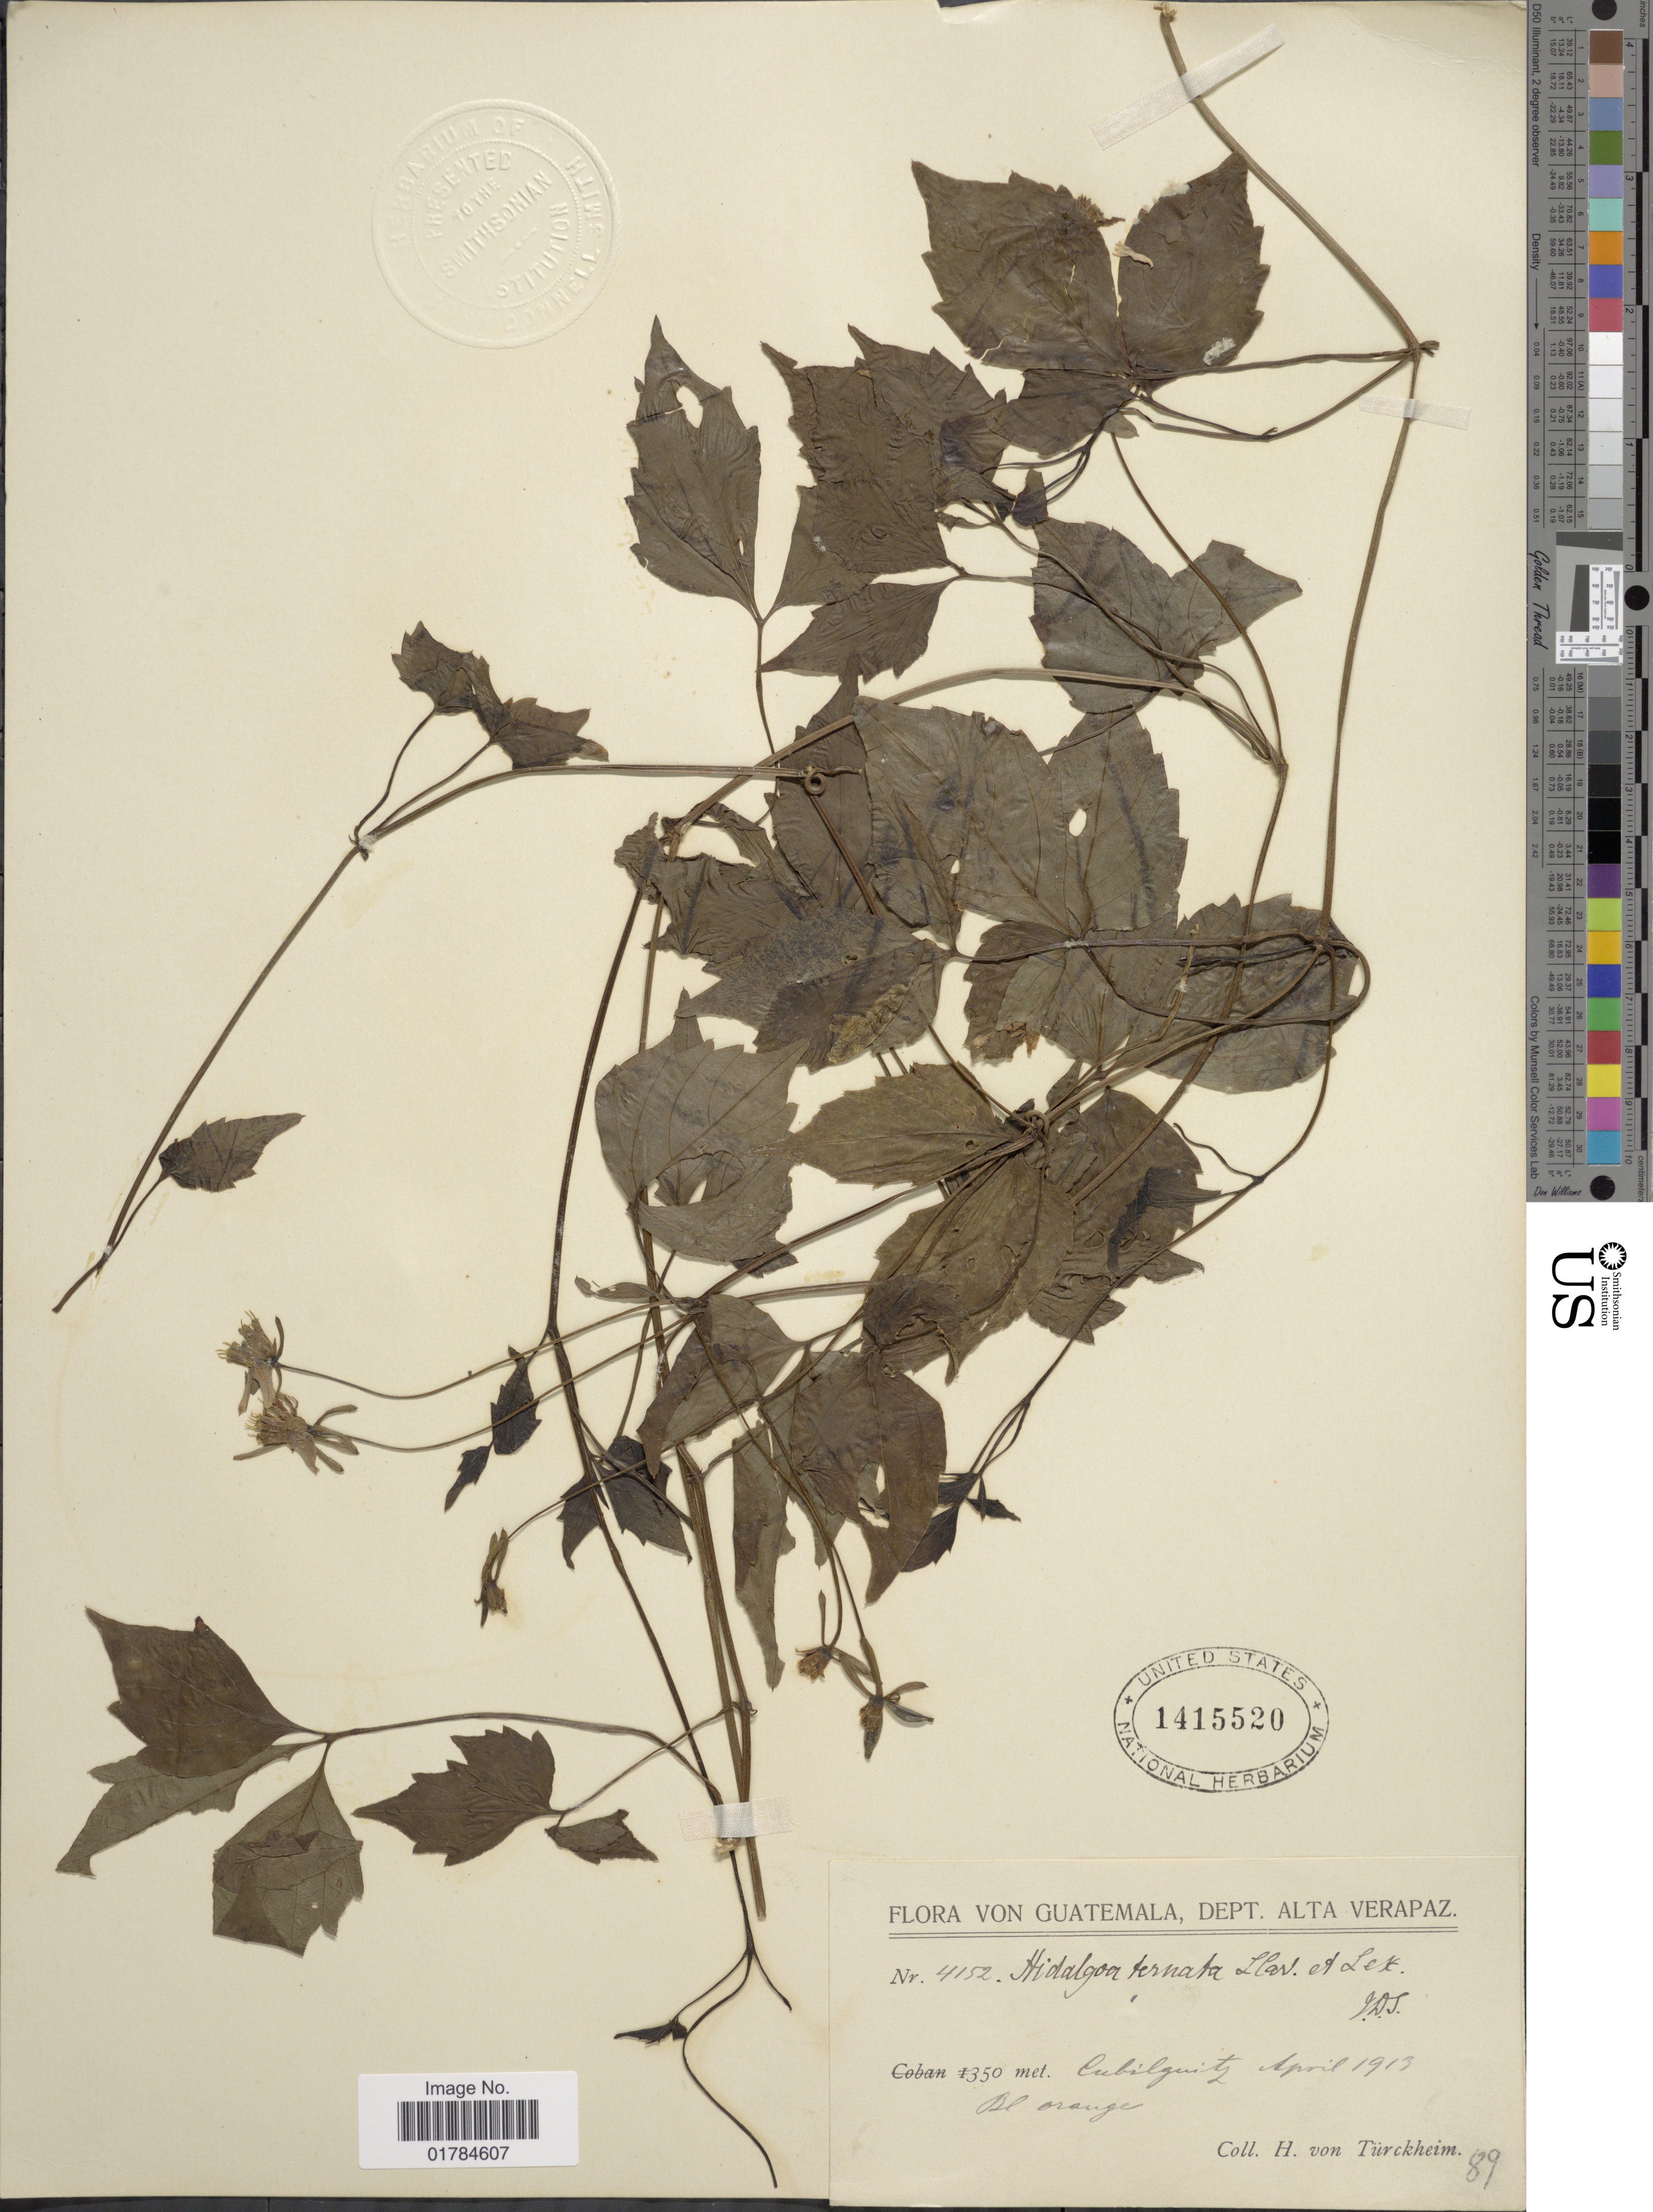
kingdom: Plantae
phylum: Tracheophyta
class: Magnoliopsida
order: Asterales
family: Asteraceae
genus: Hidalgoa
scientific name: Hidalgoa ternata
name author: La Llave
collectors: H. von Türckheim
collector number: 4152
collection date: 1913-04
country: Guatemala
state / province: Alta Verapaz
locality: Cubilquitz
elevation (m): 350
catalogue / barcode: US 1415520